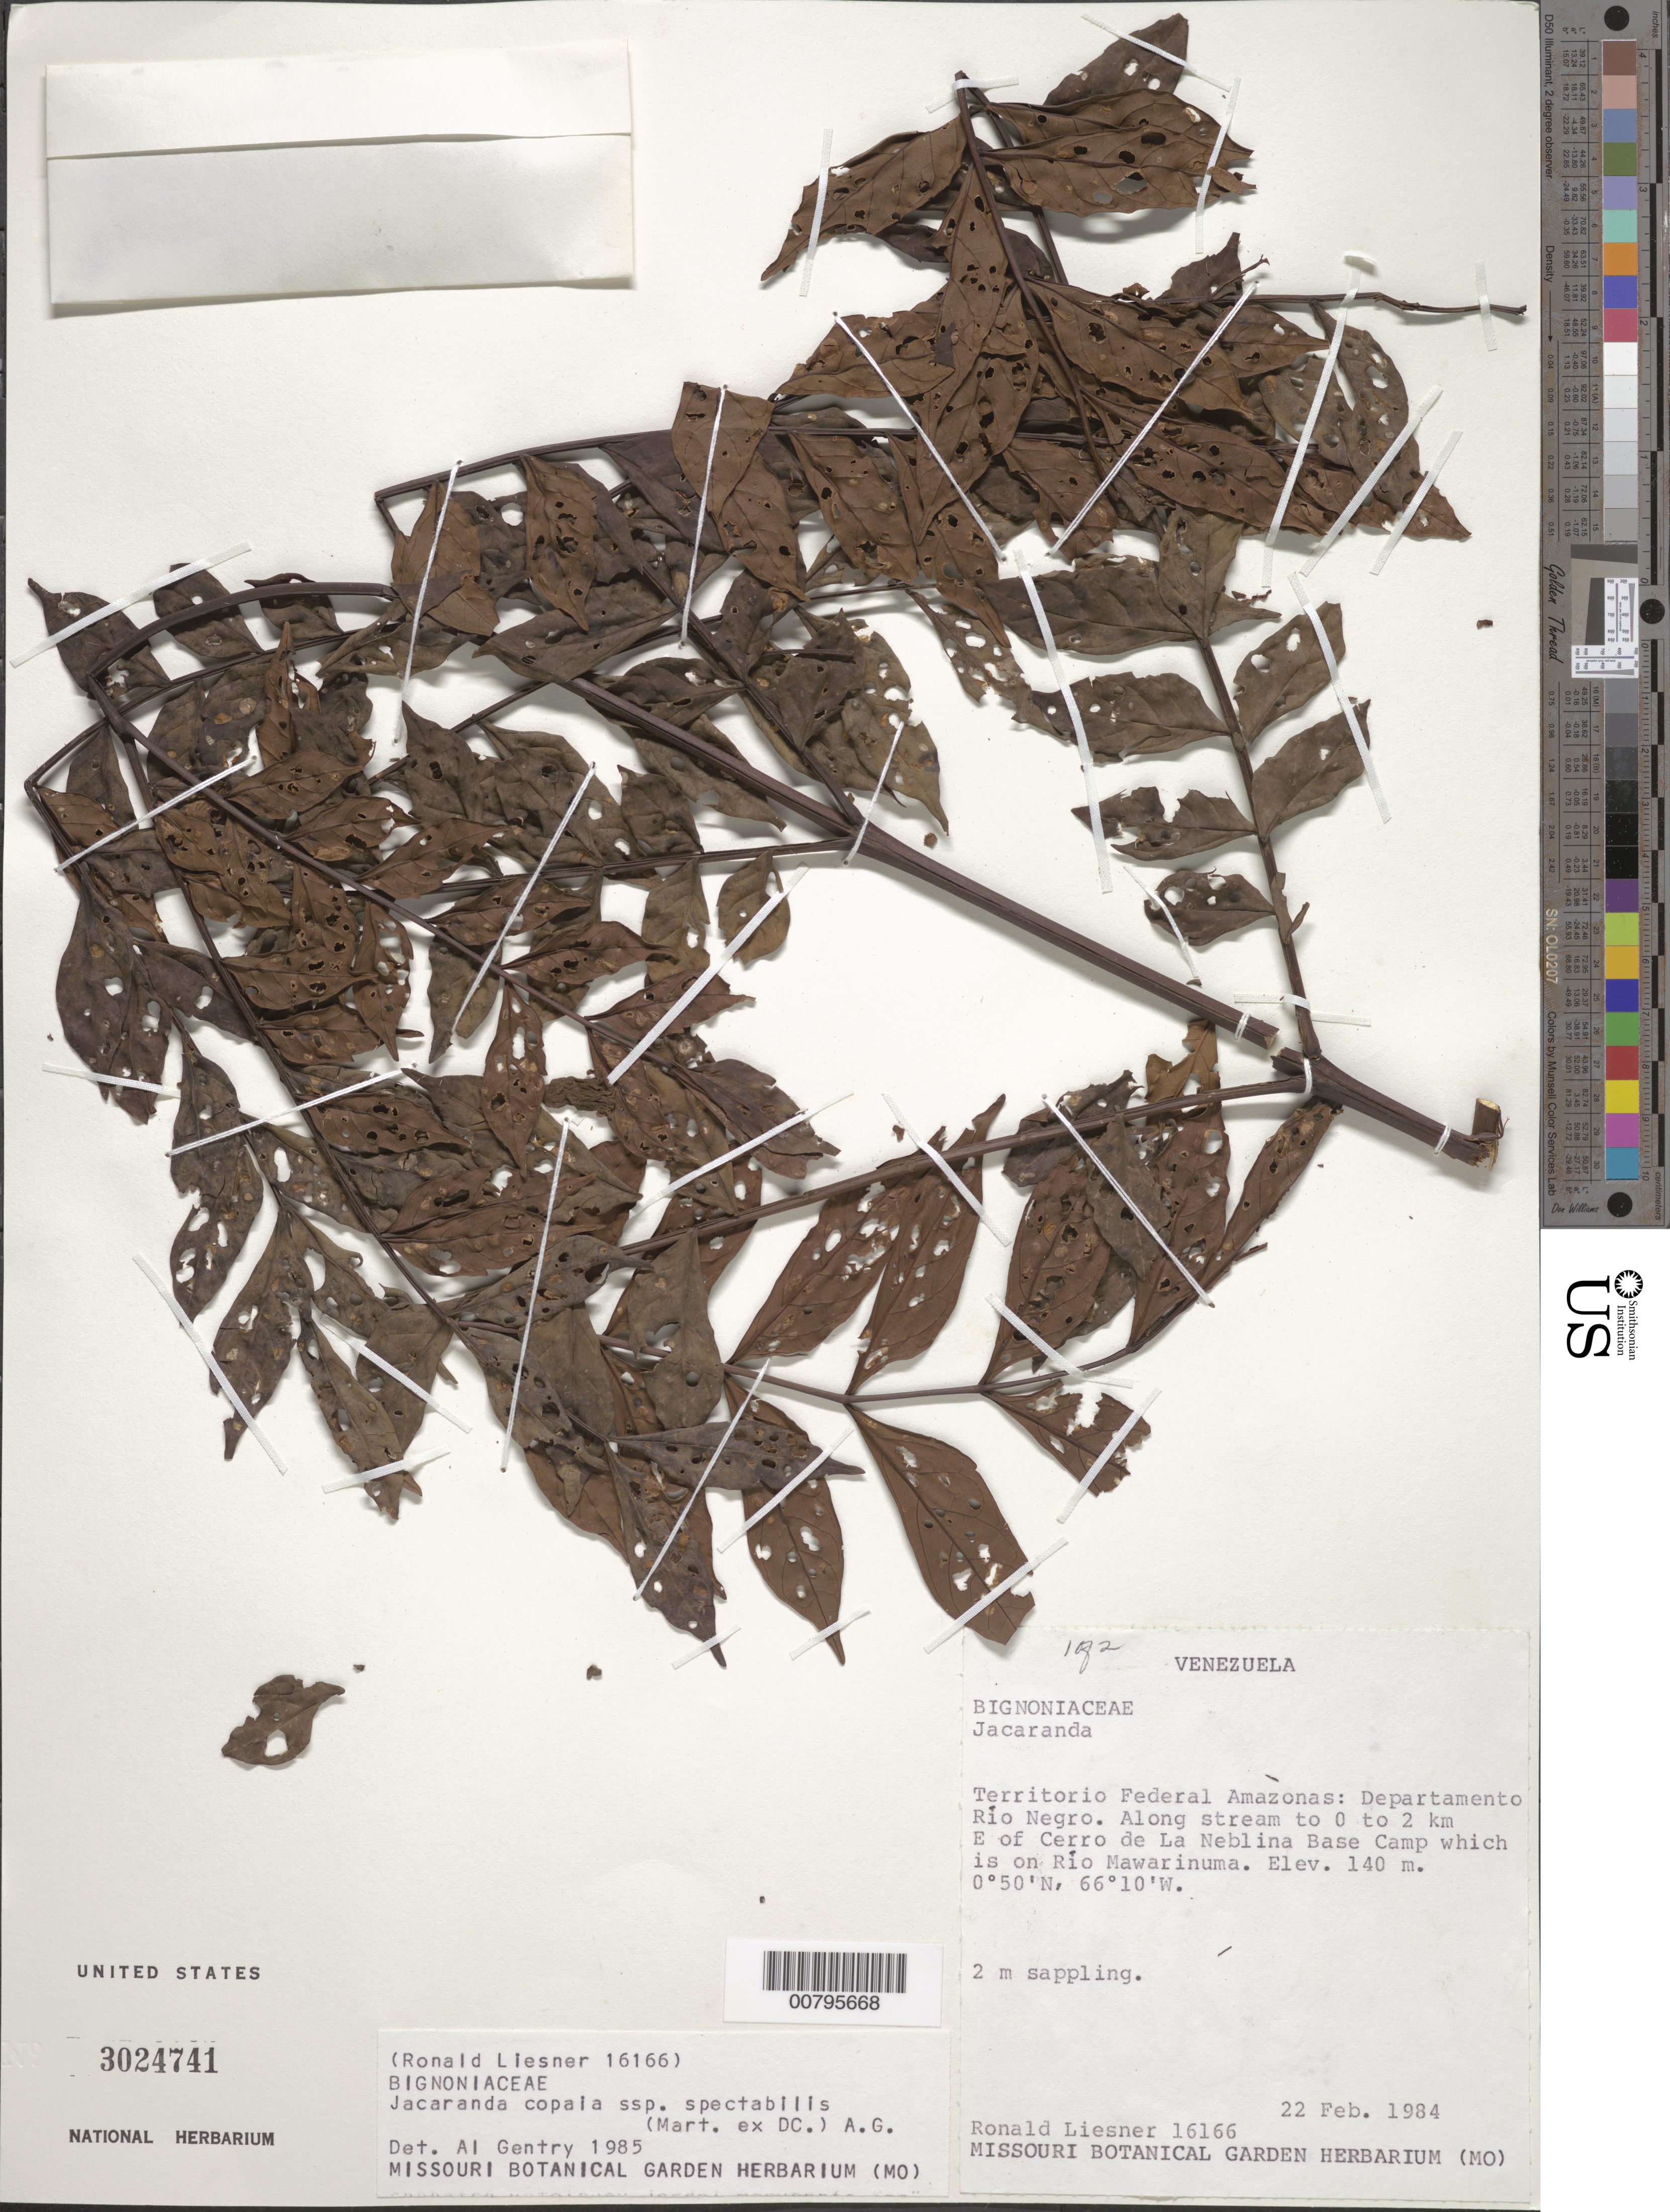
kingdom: Plantae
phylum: Tracheophyta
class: Magnoliopsida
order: Lamiales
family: Bignoniaceae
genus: Jacaranda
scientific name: Jacaranda copaia subsp. spectabilis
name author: (Mart. ex DC.) A.H. Gentry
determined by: Gentry, A. H.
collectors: R. L. Liesner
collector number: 16166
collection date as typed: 22-Feb-84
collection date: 1984-02-22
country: Venezuela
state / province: Amazonas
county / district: Río Negro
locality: Río Mawarinuma, 0-2 km E of Cerro de La Neblina Base Camp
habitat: Along stream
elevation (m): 140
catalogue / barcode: US 3024741